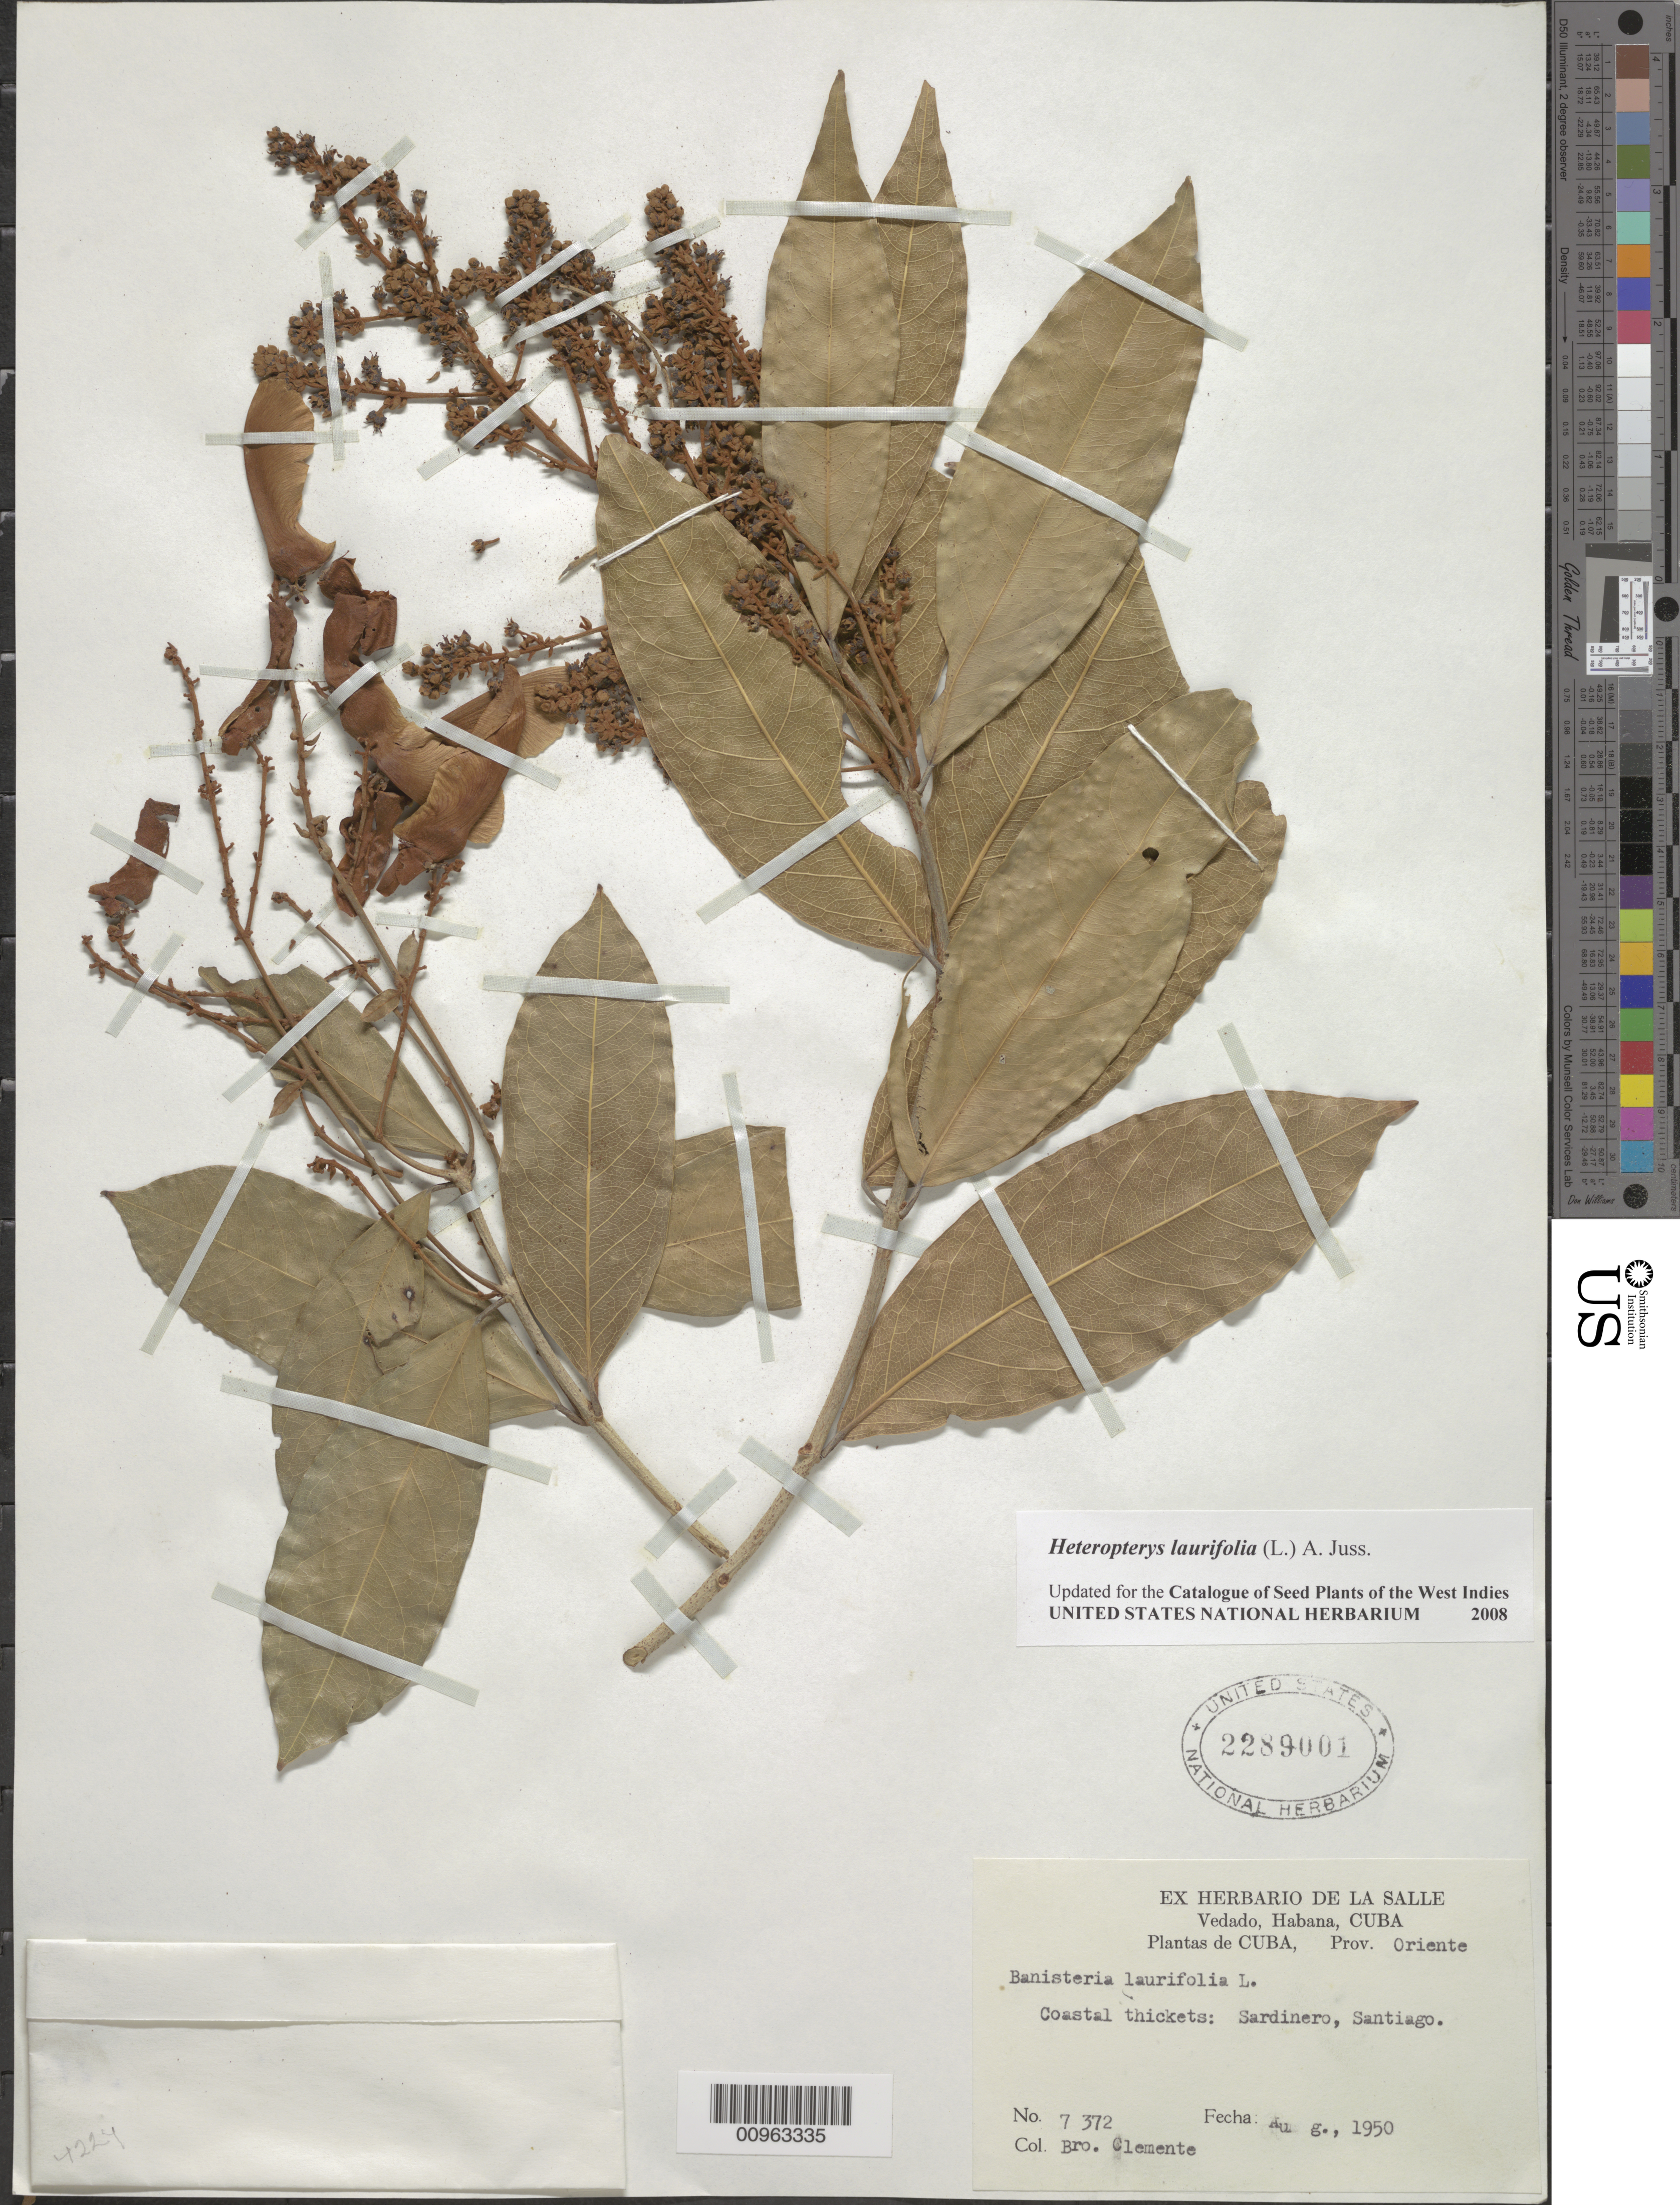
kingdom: Plantae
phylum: Tracheophyta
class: Magnoliopsida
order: Malpighiales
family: Malpighiaceae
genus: Heteropterys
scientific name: Heteropterys laurifolia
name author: (L.) A. Juss.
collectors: Bro. Clemente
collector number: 7372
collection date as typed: Aug 1950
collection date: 1950-08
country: Cuba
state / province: Santiago de Cuba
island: Cuba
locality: Sardinero, Santiago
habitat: Coastal thickets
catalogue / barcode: US 2289001